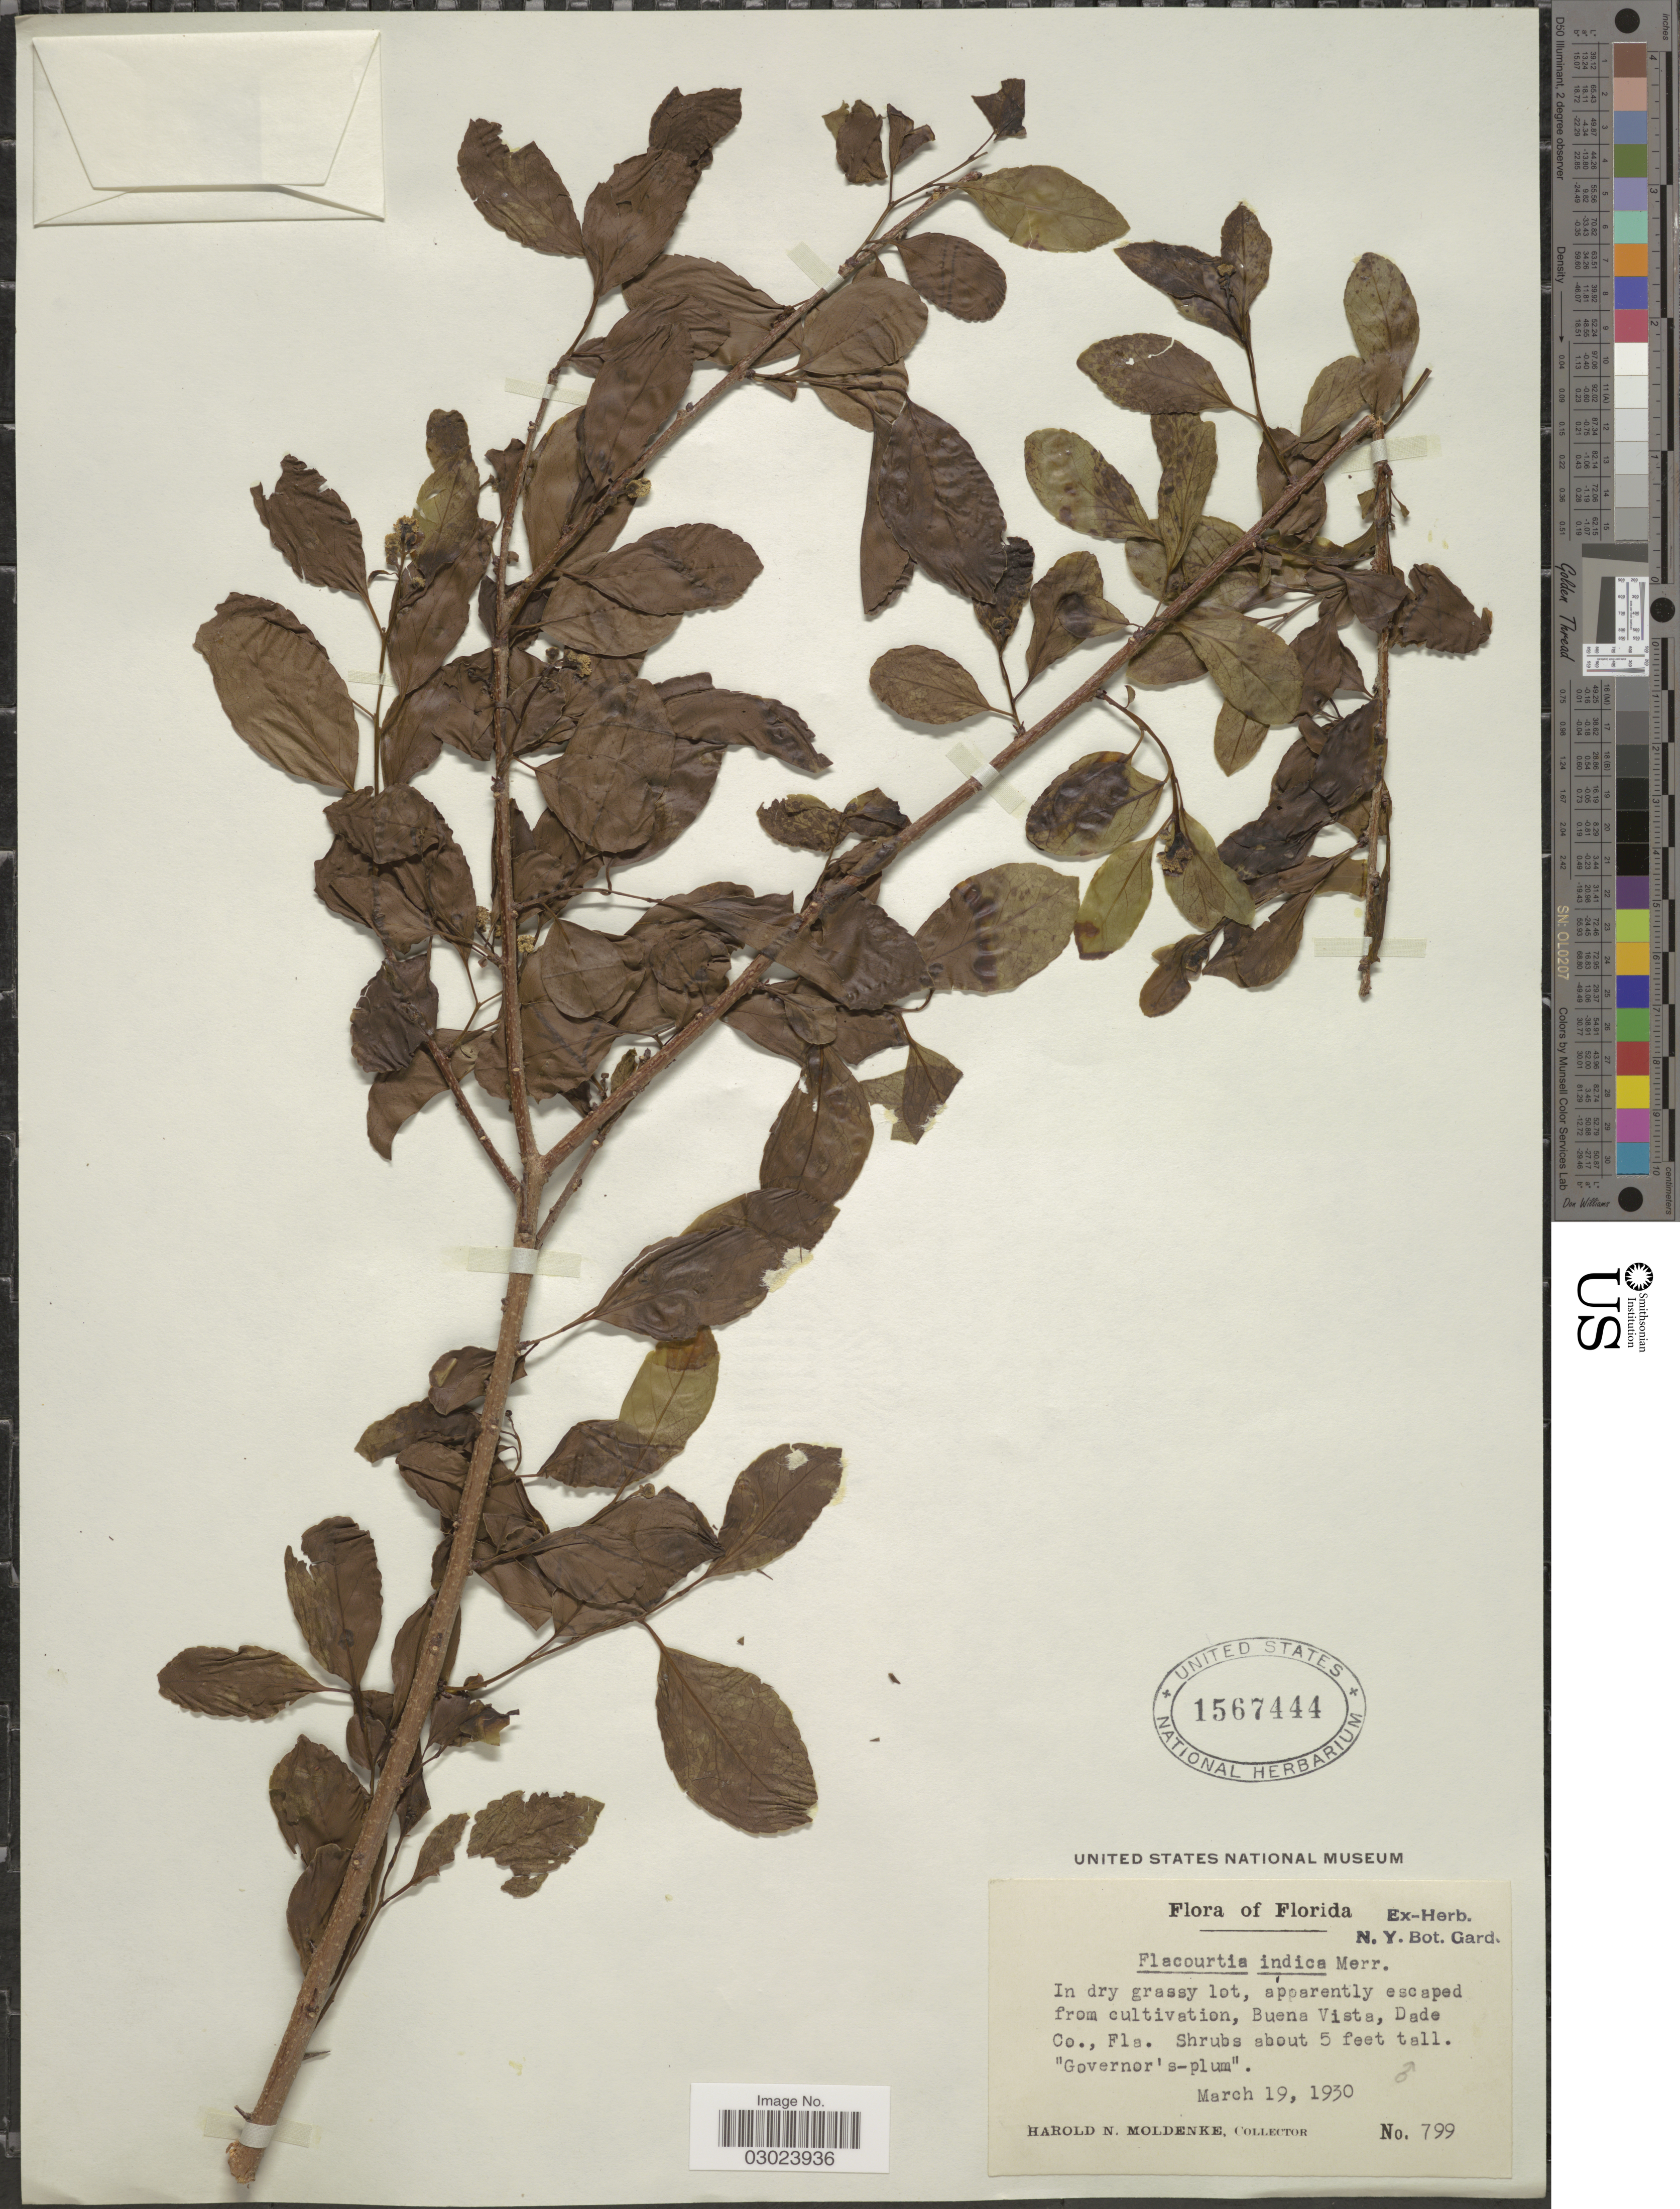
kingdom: Plantae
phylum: Tracheophyta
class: Magnoliopsida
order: Malpighiales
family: Salicaceae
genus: Flacourtia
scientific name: Flacourtia indica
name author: (Burm. f.) Merr.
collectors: H. N. Moldenke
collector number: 799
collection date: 1930-03-19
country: United States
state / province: Florida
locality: Buena Vista, Dade Co., Fla.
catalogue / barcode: US 1567444